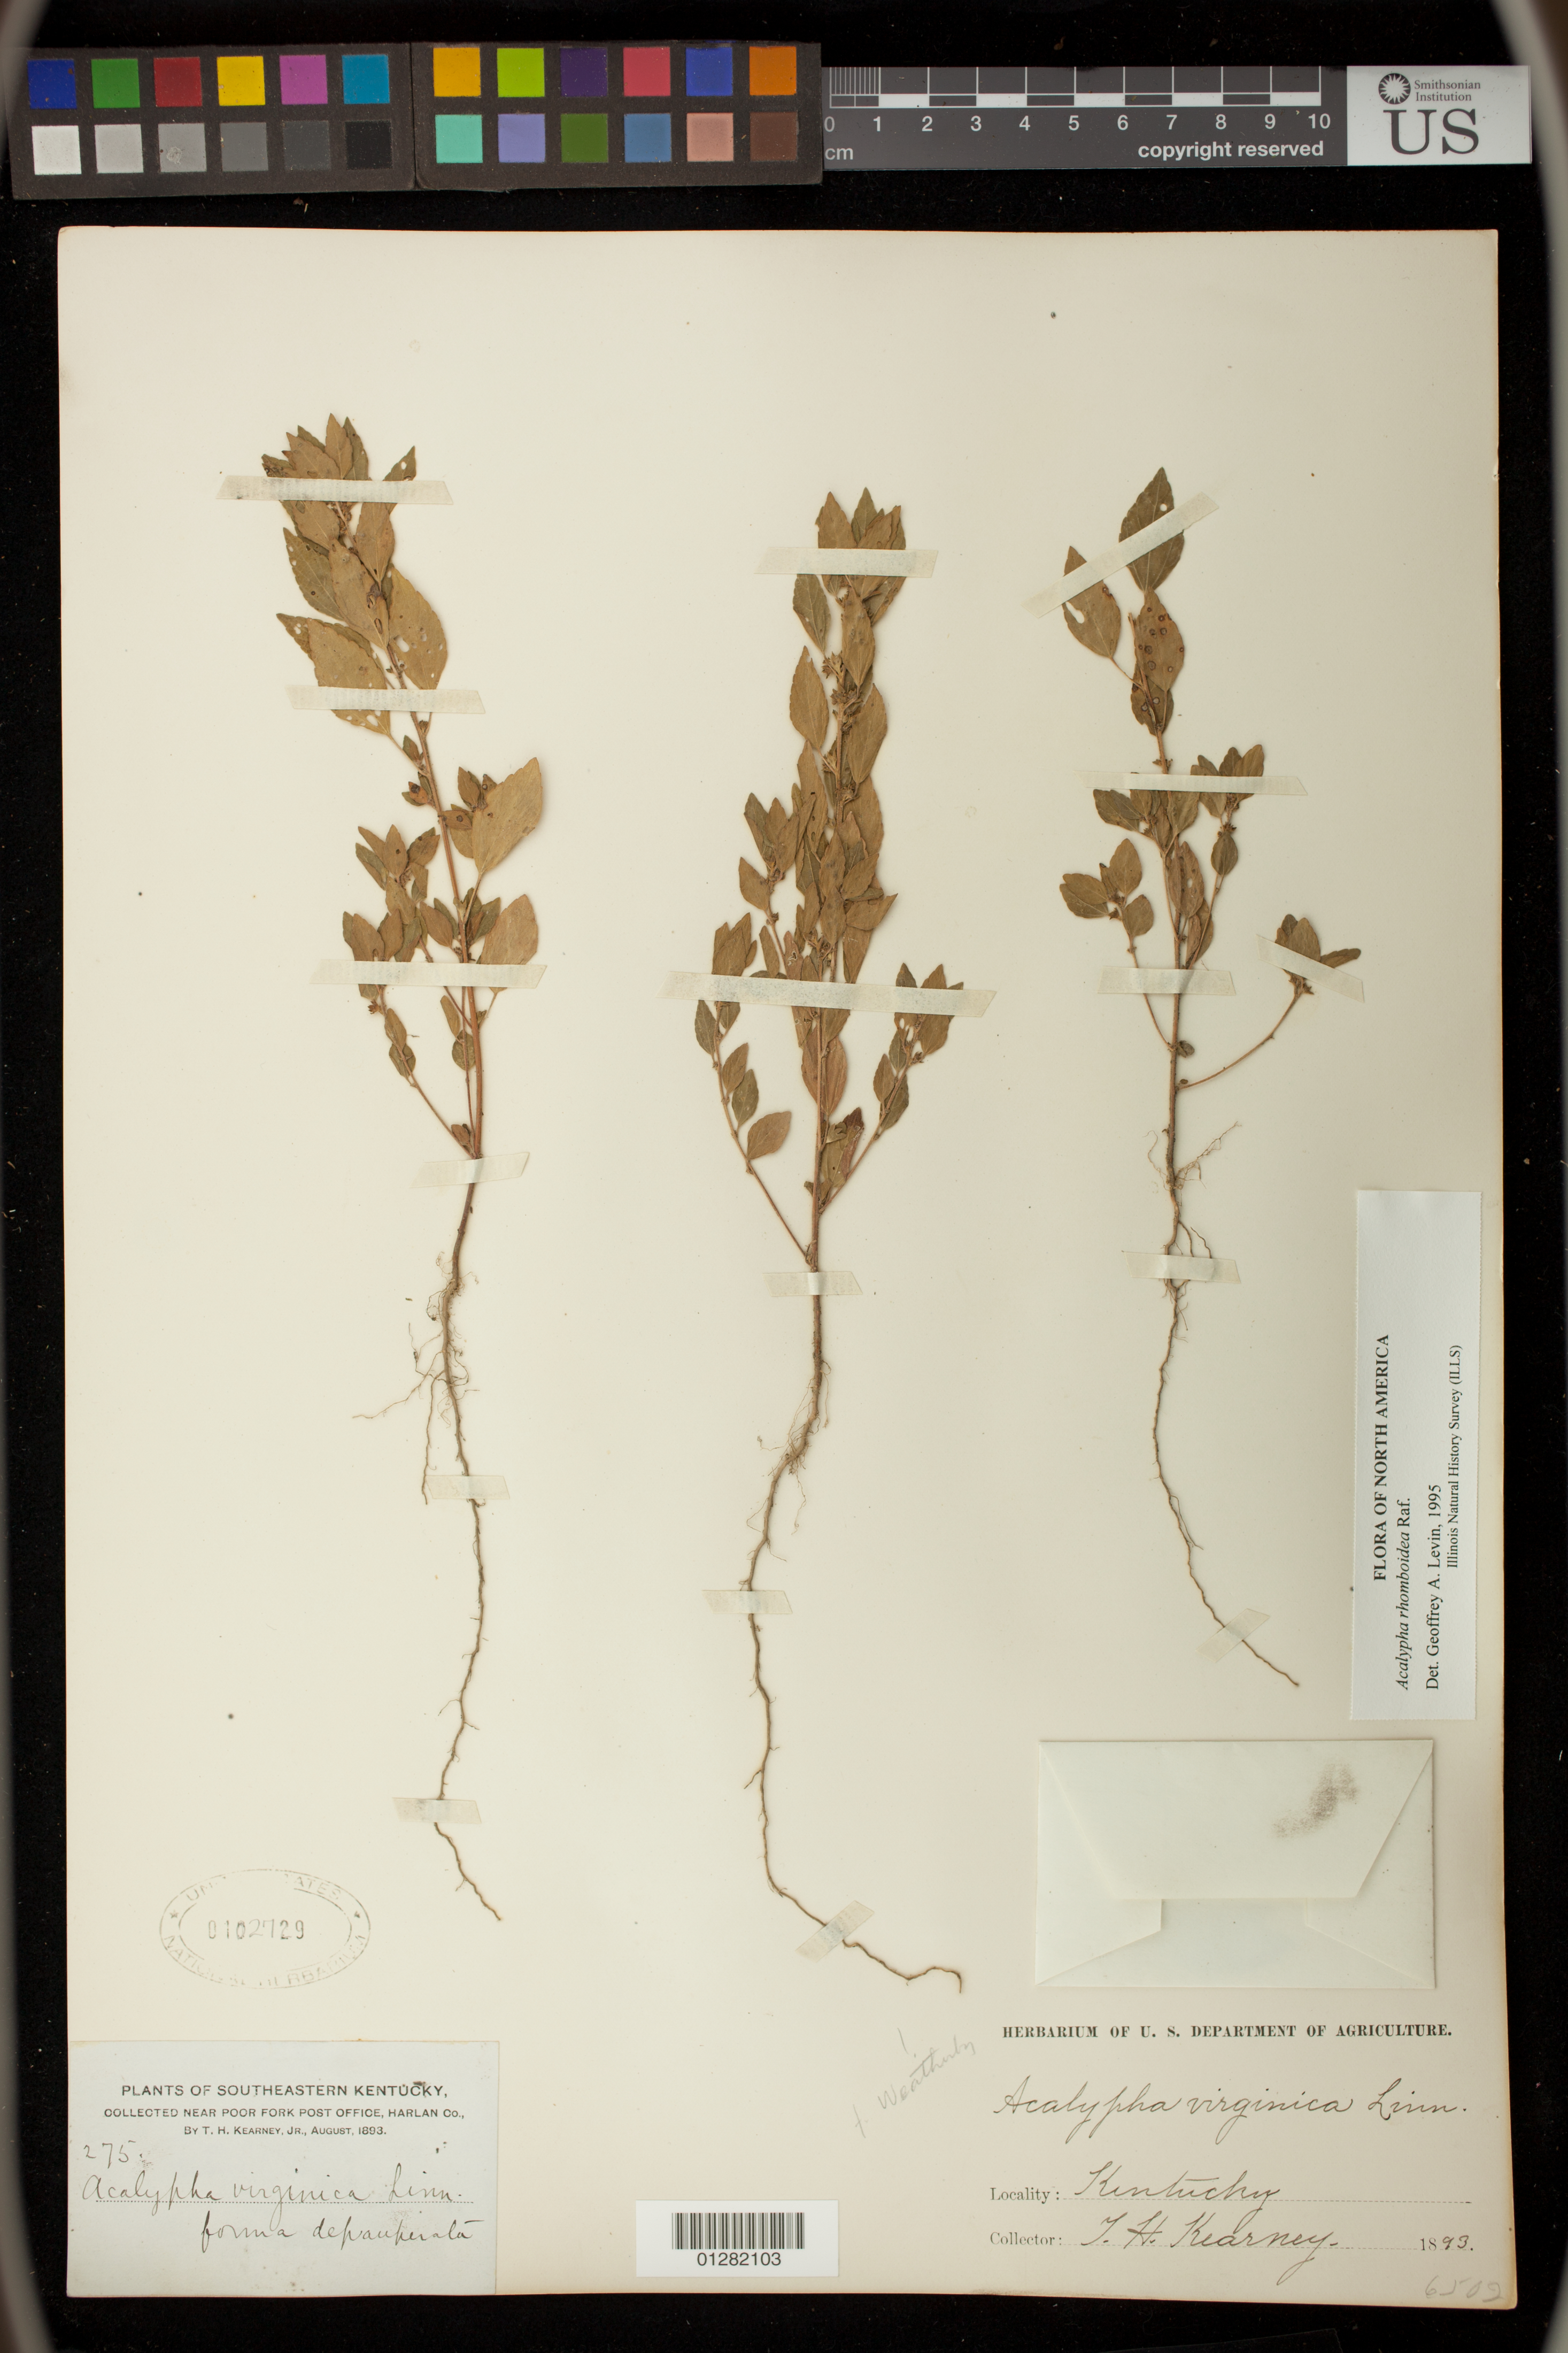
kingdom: Plantae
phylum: Tracheophyta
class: Magnoliopsida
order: Malpighiales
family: Euphorbiaceae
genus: Acalypha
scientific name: Acalypha rhomboidea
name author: Raf.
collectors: T. H. Kearney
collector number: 275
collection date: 1893-08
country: United States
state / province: Kentucky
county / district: Harlan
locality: Near Poor Fork Post Office.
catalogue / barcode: US 102729